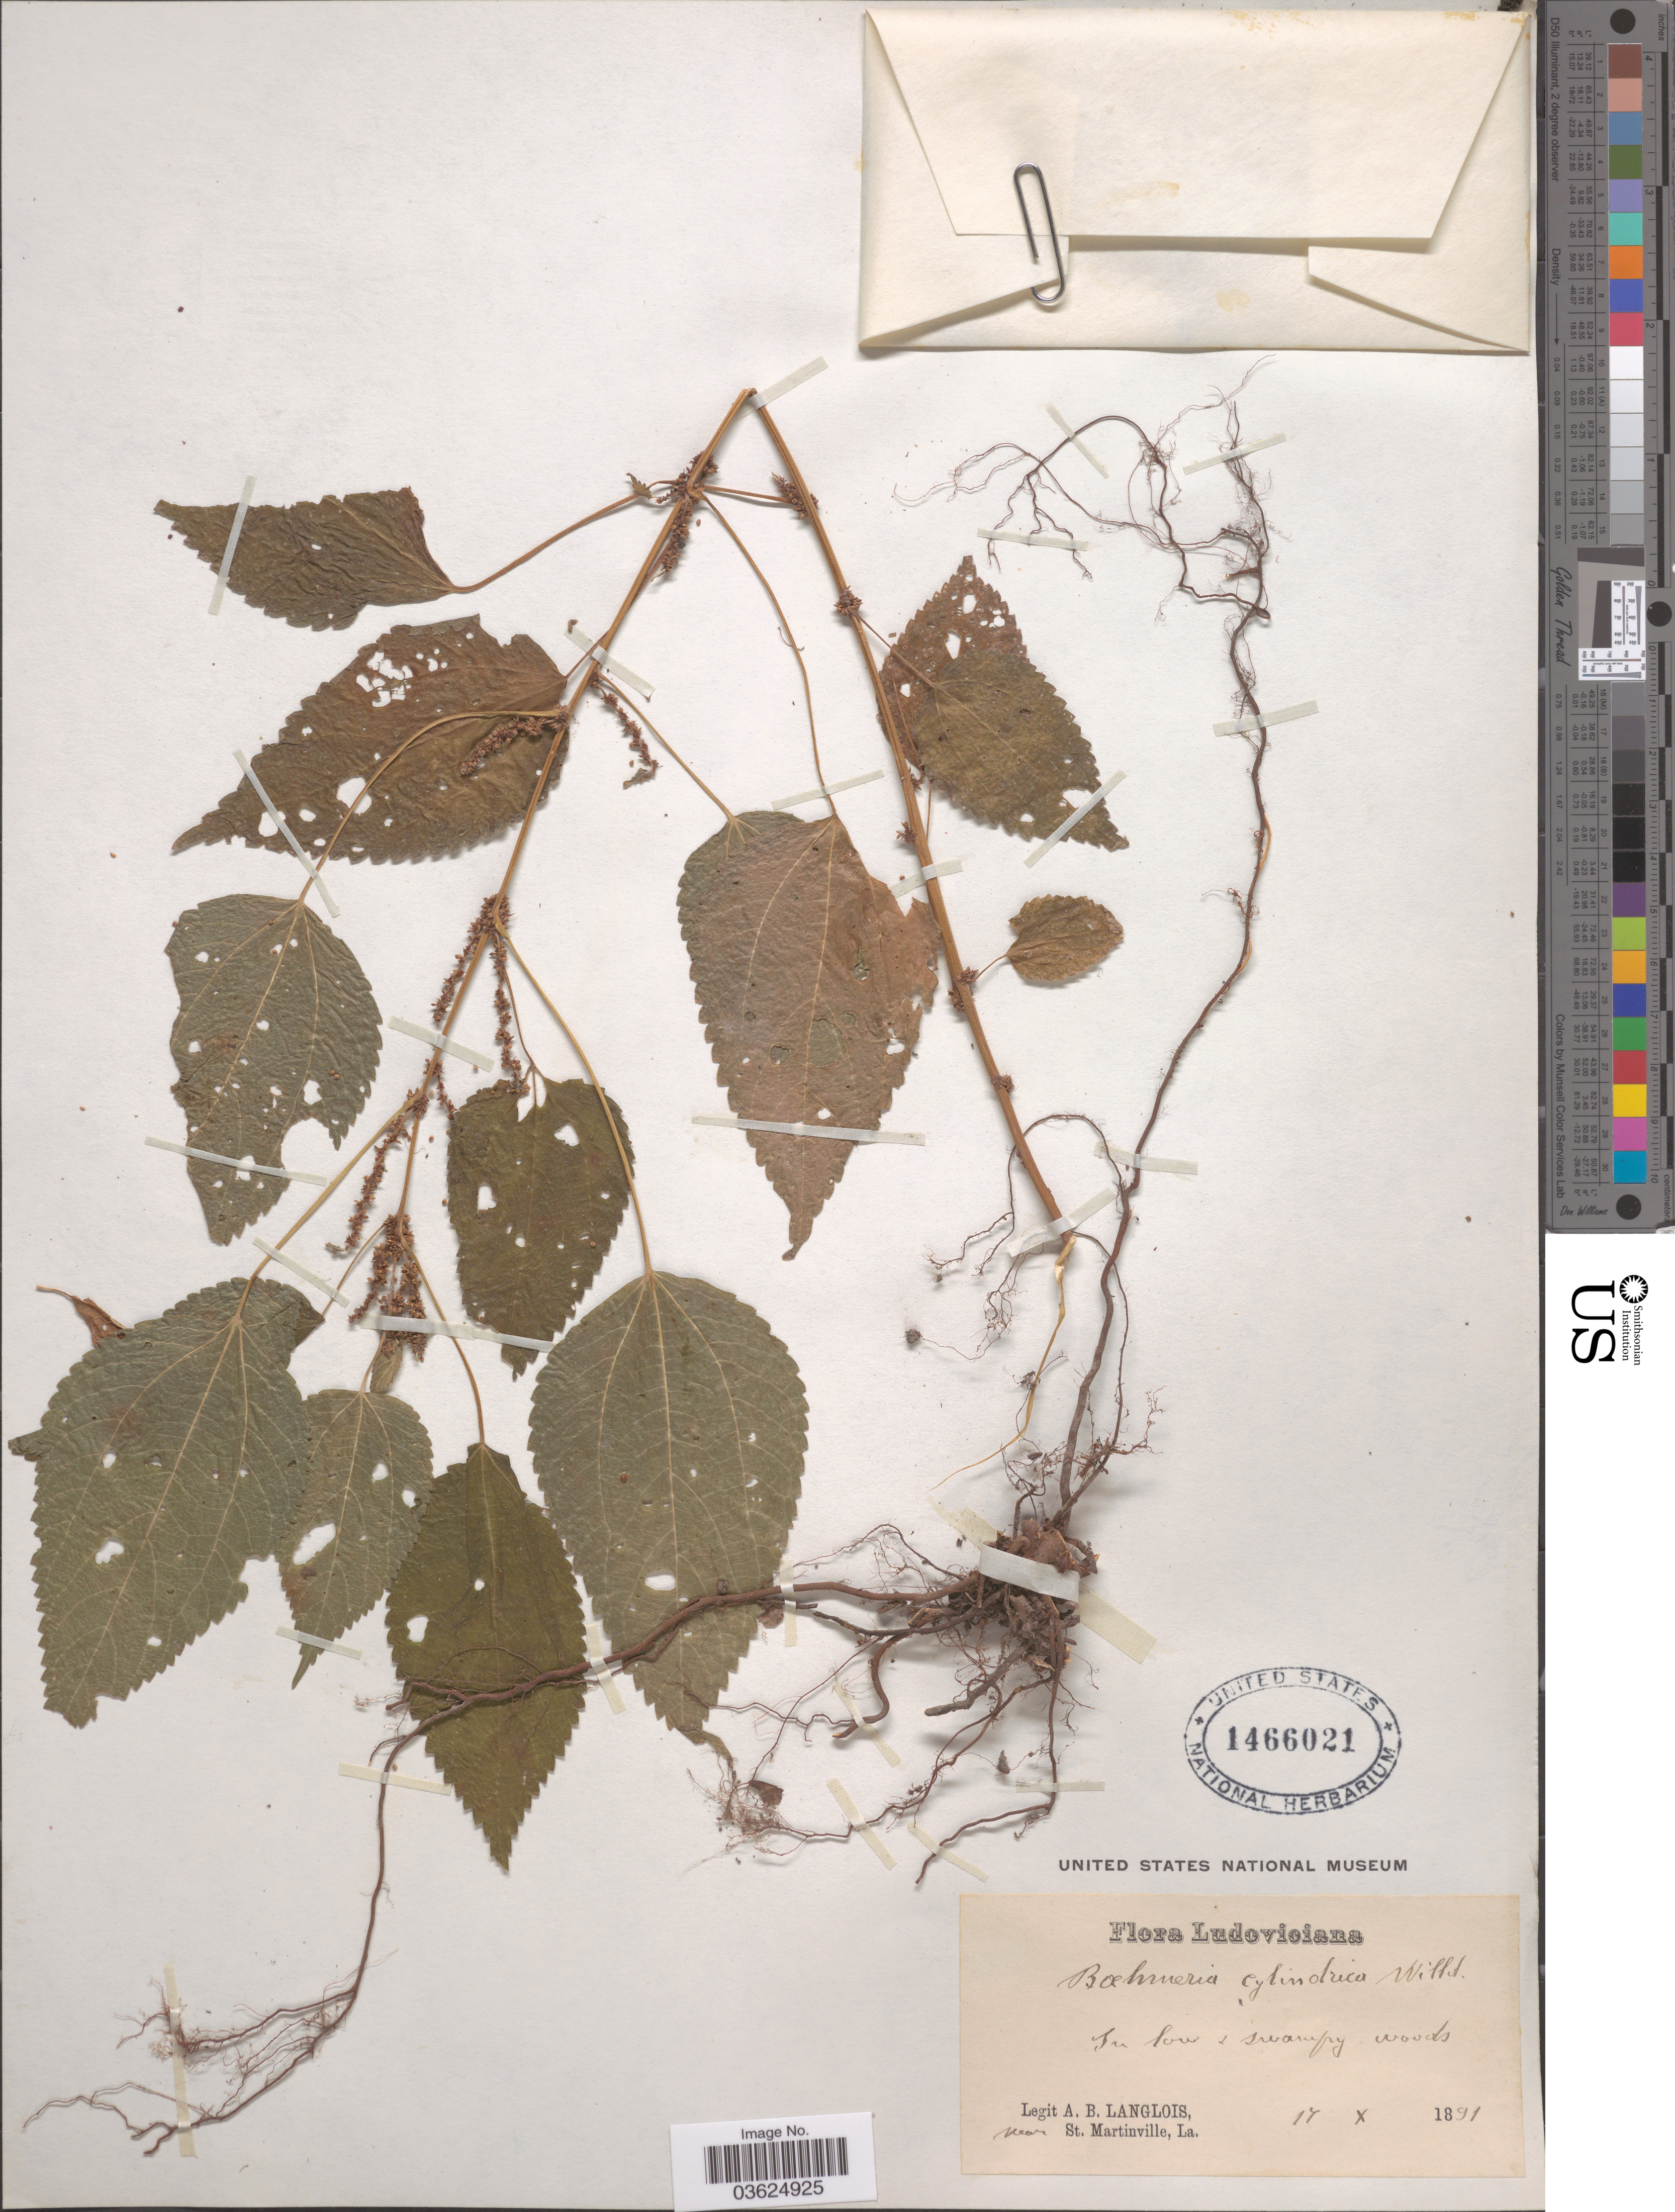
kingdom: Plantae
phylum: Tracheophyta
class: Magnoliopsida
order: Rosales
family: Urticaceae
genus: Boehmeria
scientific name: Boehmeria cylindrica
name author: (L.) Sw.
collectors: A. Langlois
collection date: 1891-10-17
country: United States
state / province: Louisiana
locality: Ludoviciana. Near St. Martinville.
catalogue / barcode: US 1466021